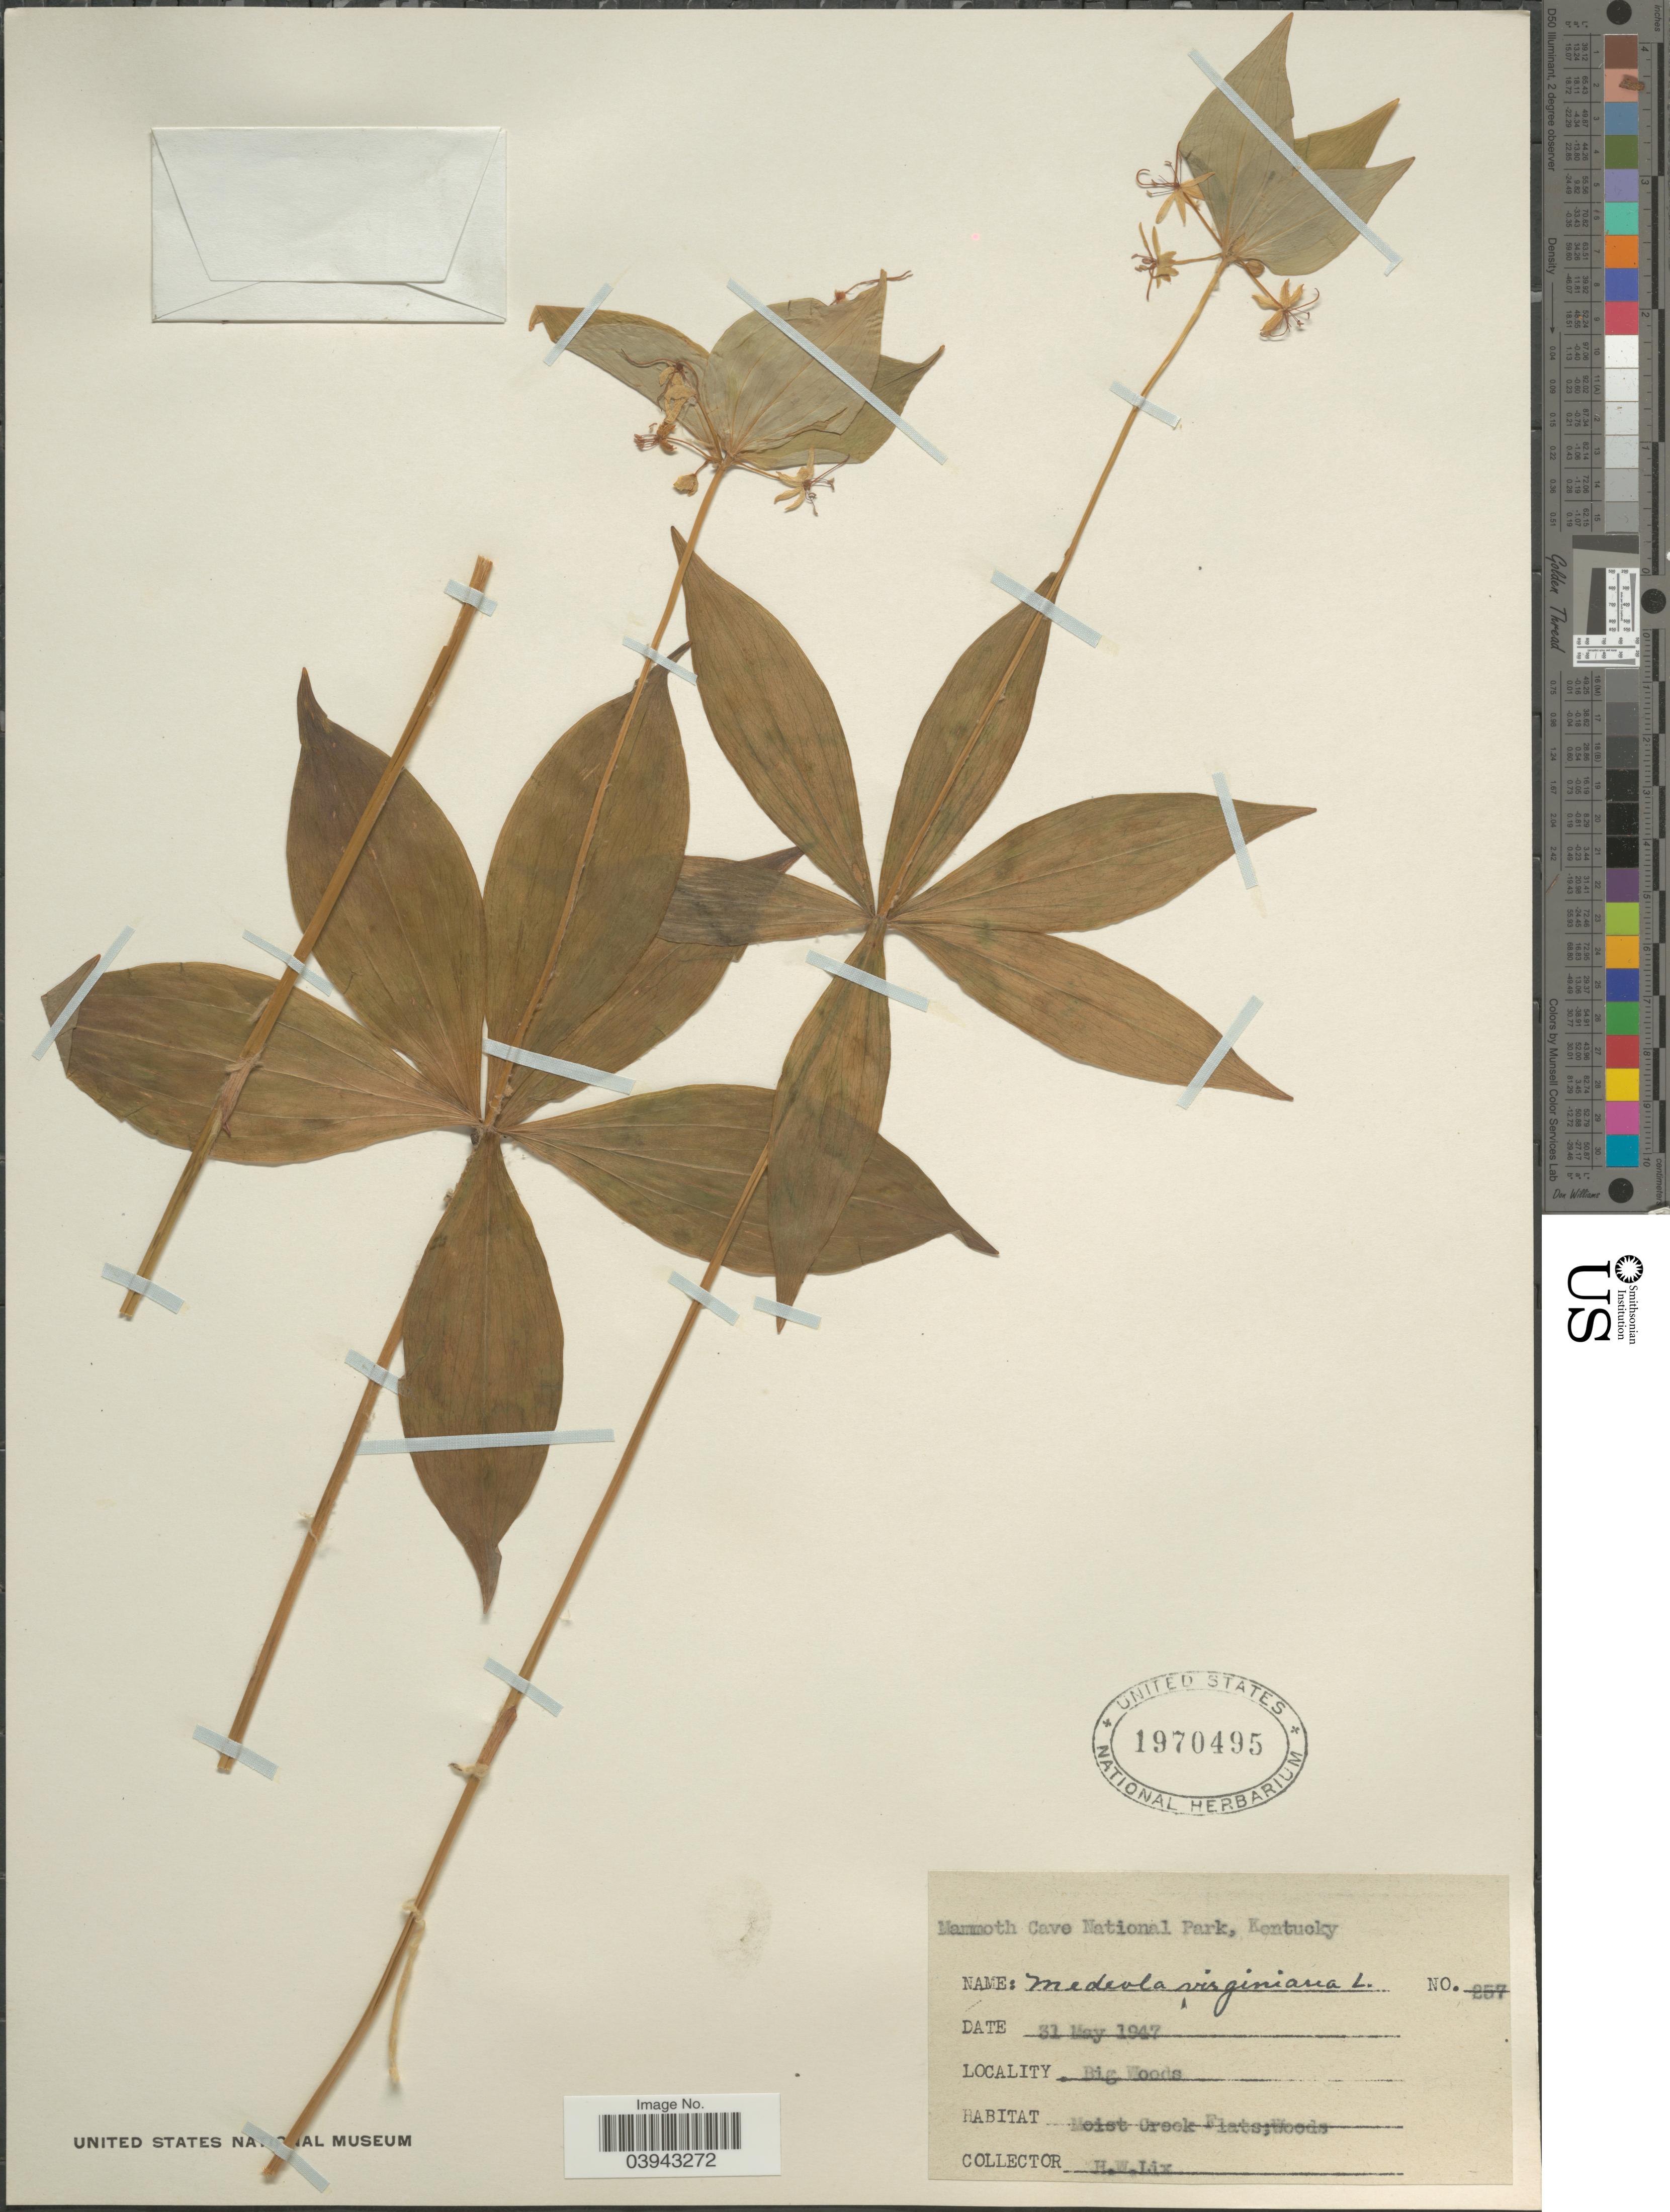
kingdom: Plantae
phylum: Tracheophyta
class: Liliopsida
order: Liliales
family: Liliaceae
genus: Medeola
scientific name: Medeola virginiana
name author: (L.) Desf.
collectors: H. W. Lix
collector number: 257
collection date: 1947-05-31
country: United States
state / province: Kentucky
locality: Mammoth Cave National Park. Big Woods.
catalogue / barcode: US 1970495